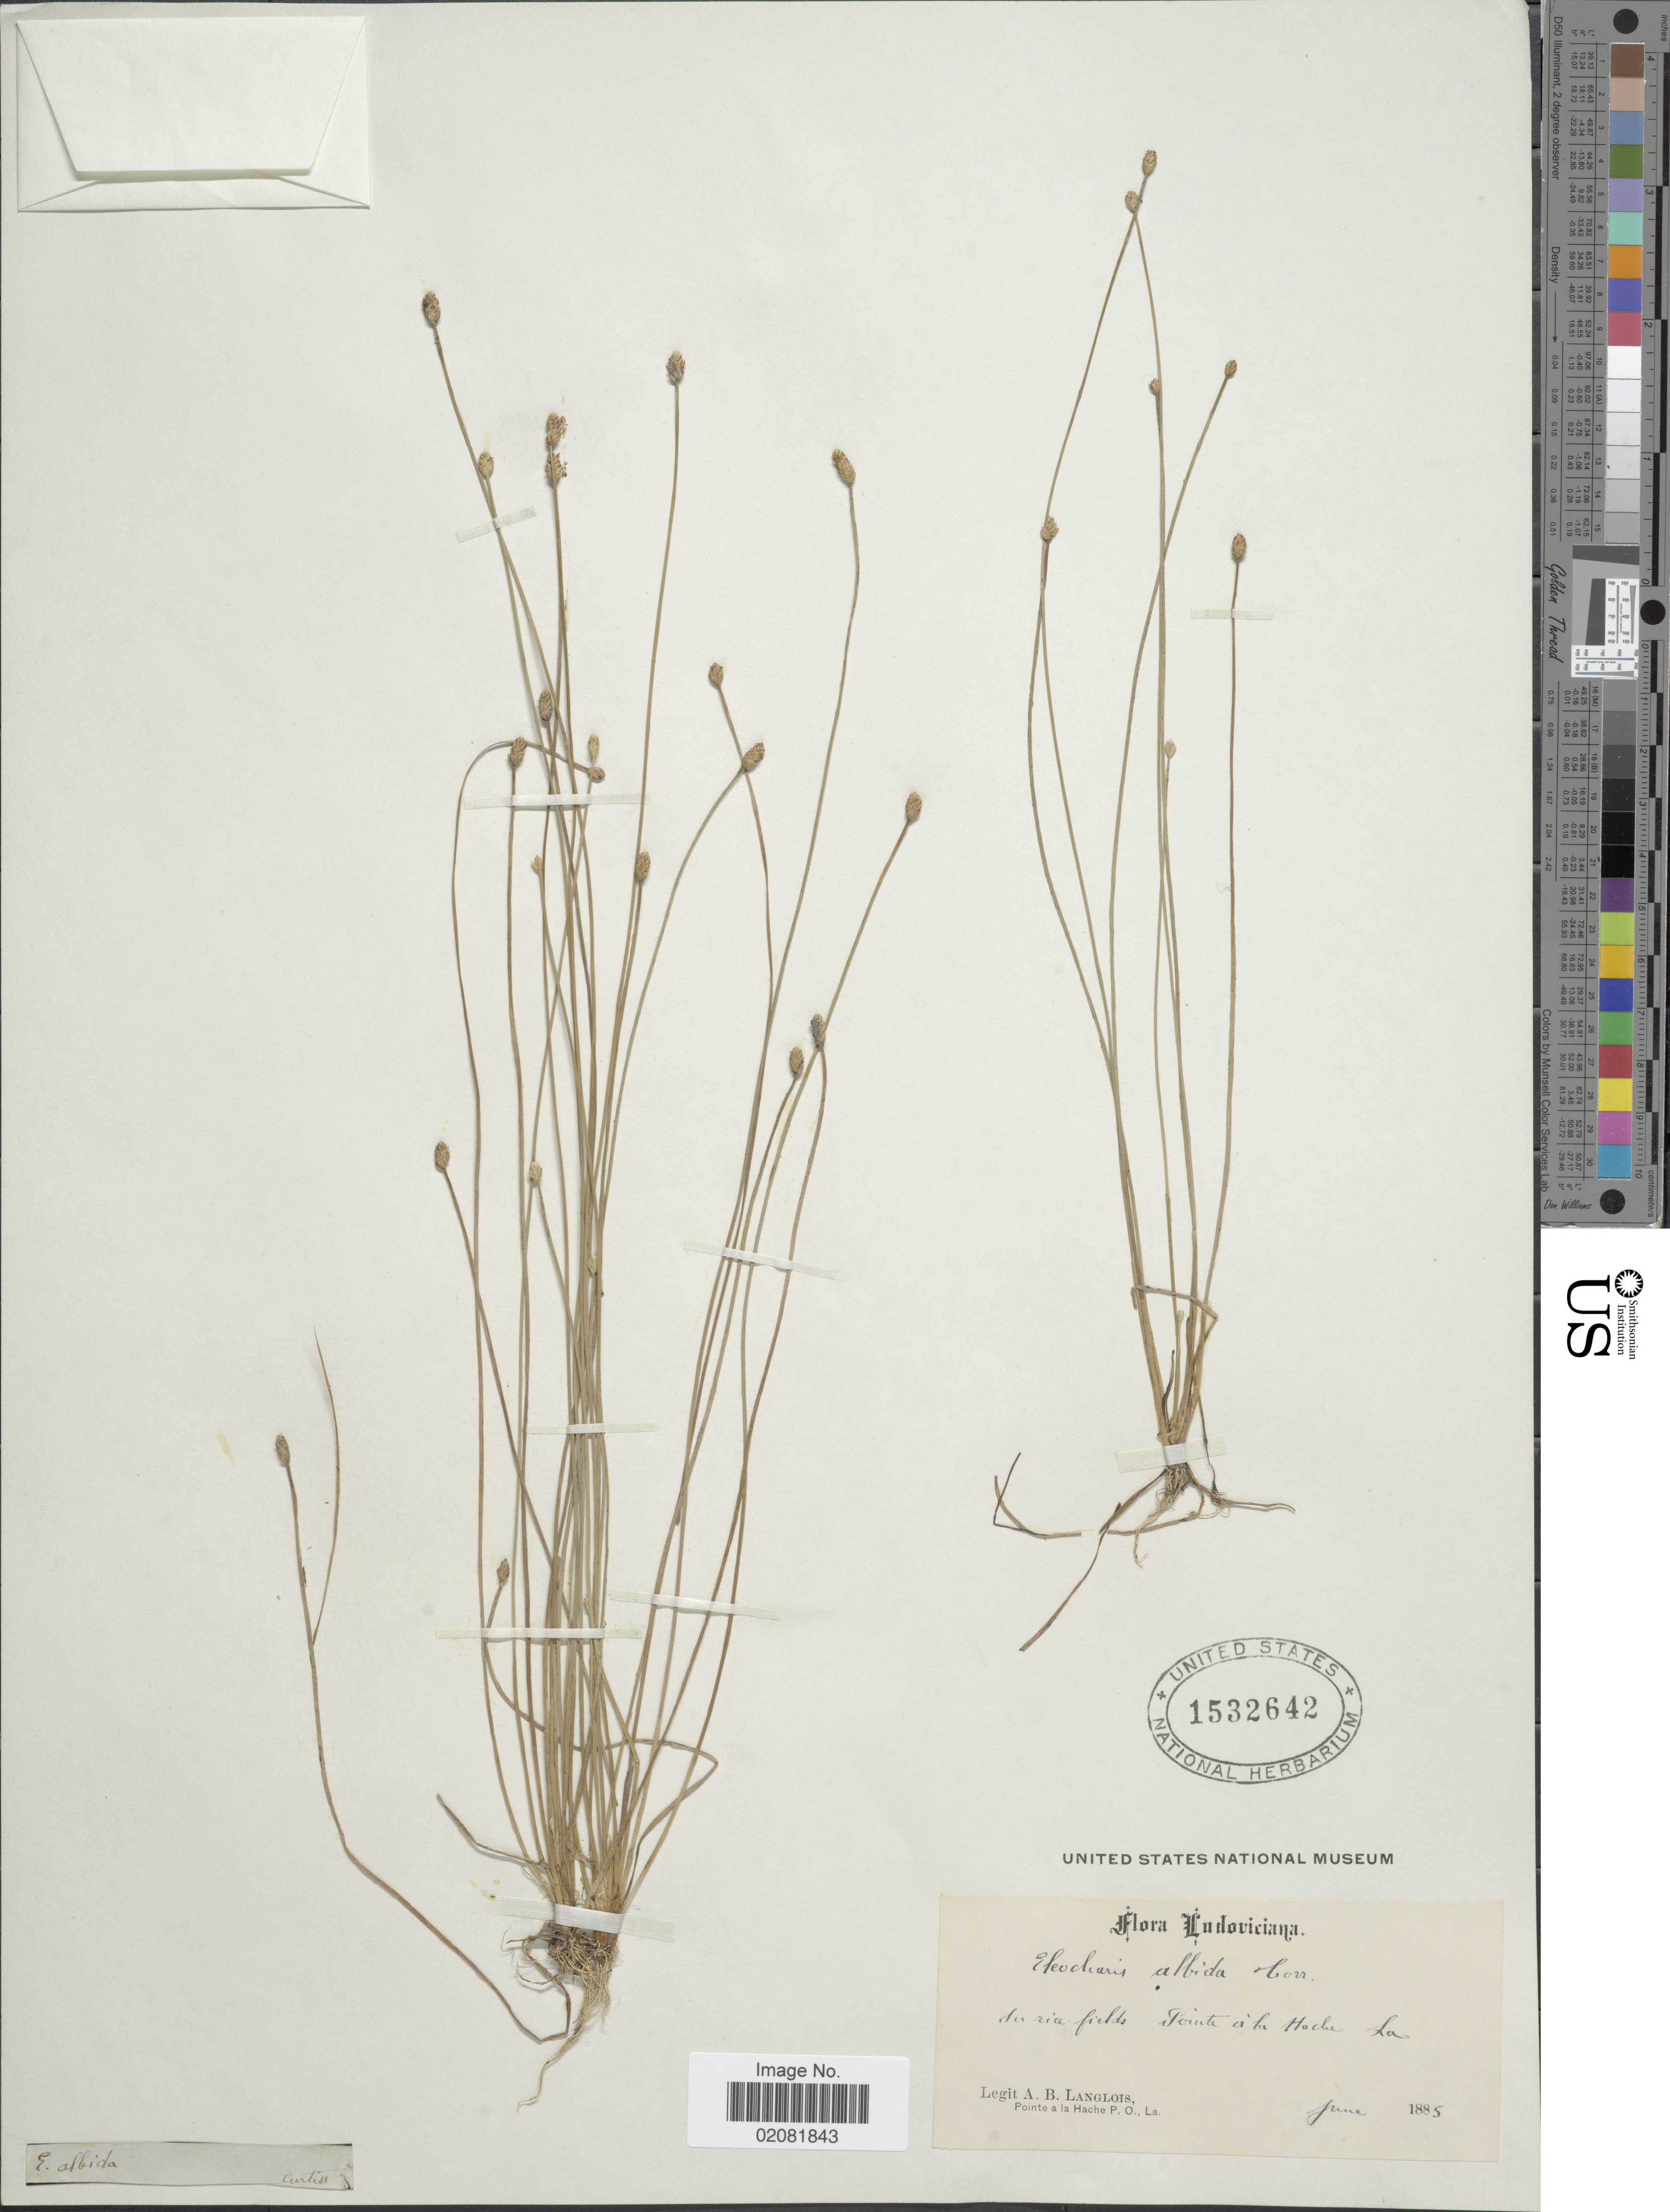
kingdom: Plantae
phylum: Tracheophyta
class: Liliopsida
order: Poales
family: Cyperaceae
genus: Eleocharis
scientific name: Eleocharis albida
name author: Torr.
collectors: A. Langlois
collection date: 1885-06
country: United States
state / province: Louisiana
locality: In rice fields, Pointe a la Hache La.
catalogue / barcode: US 1532642